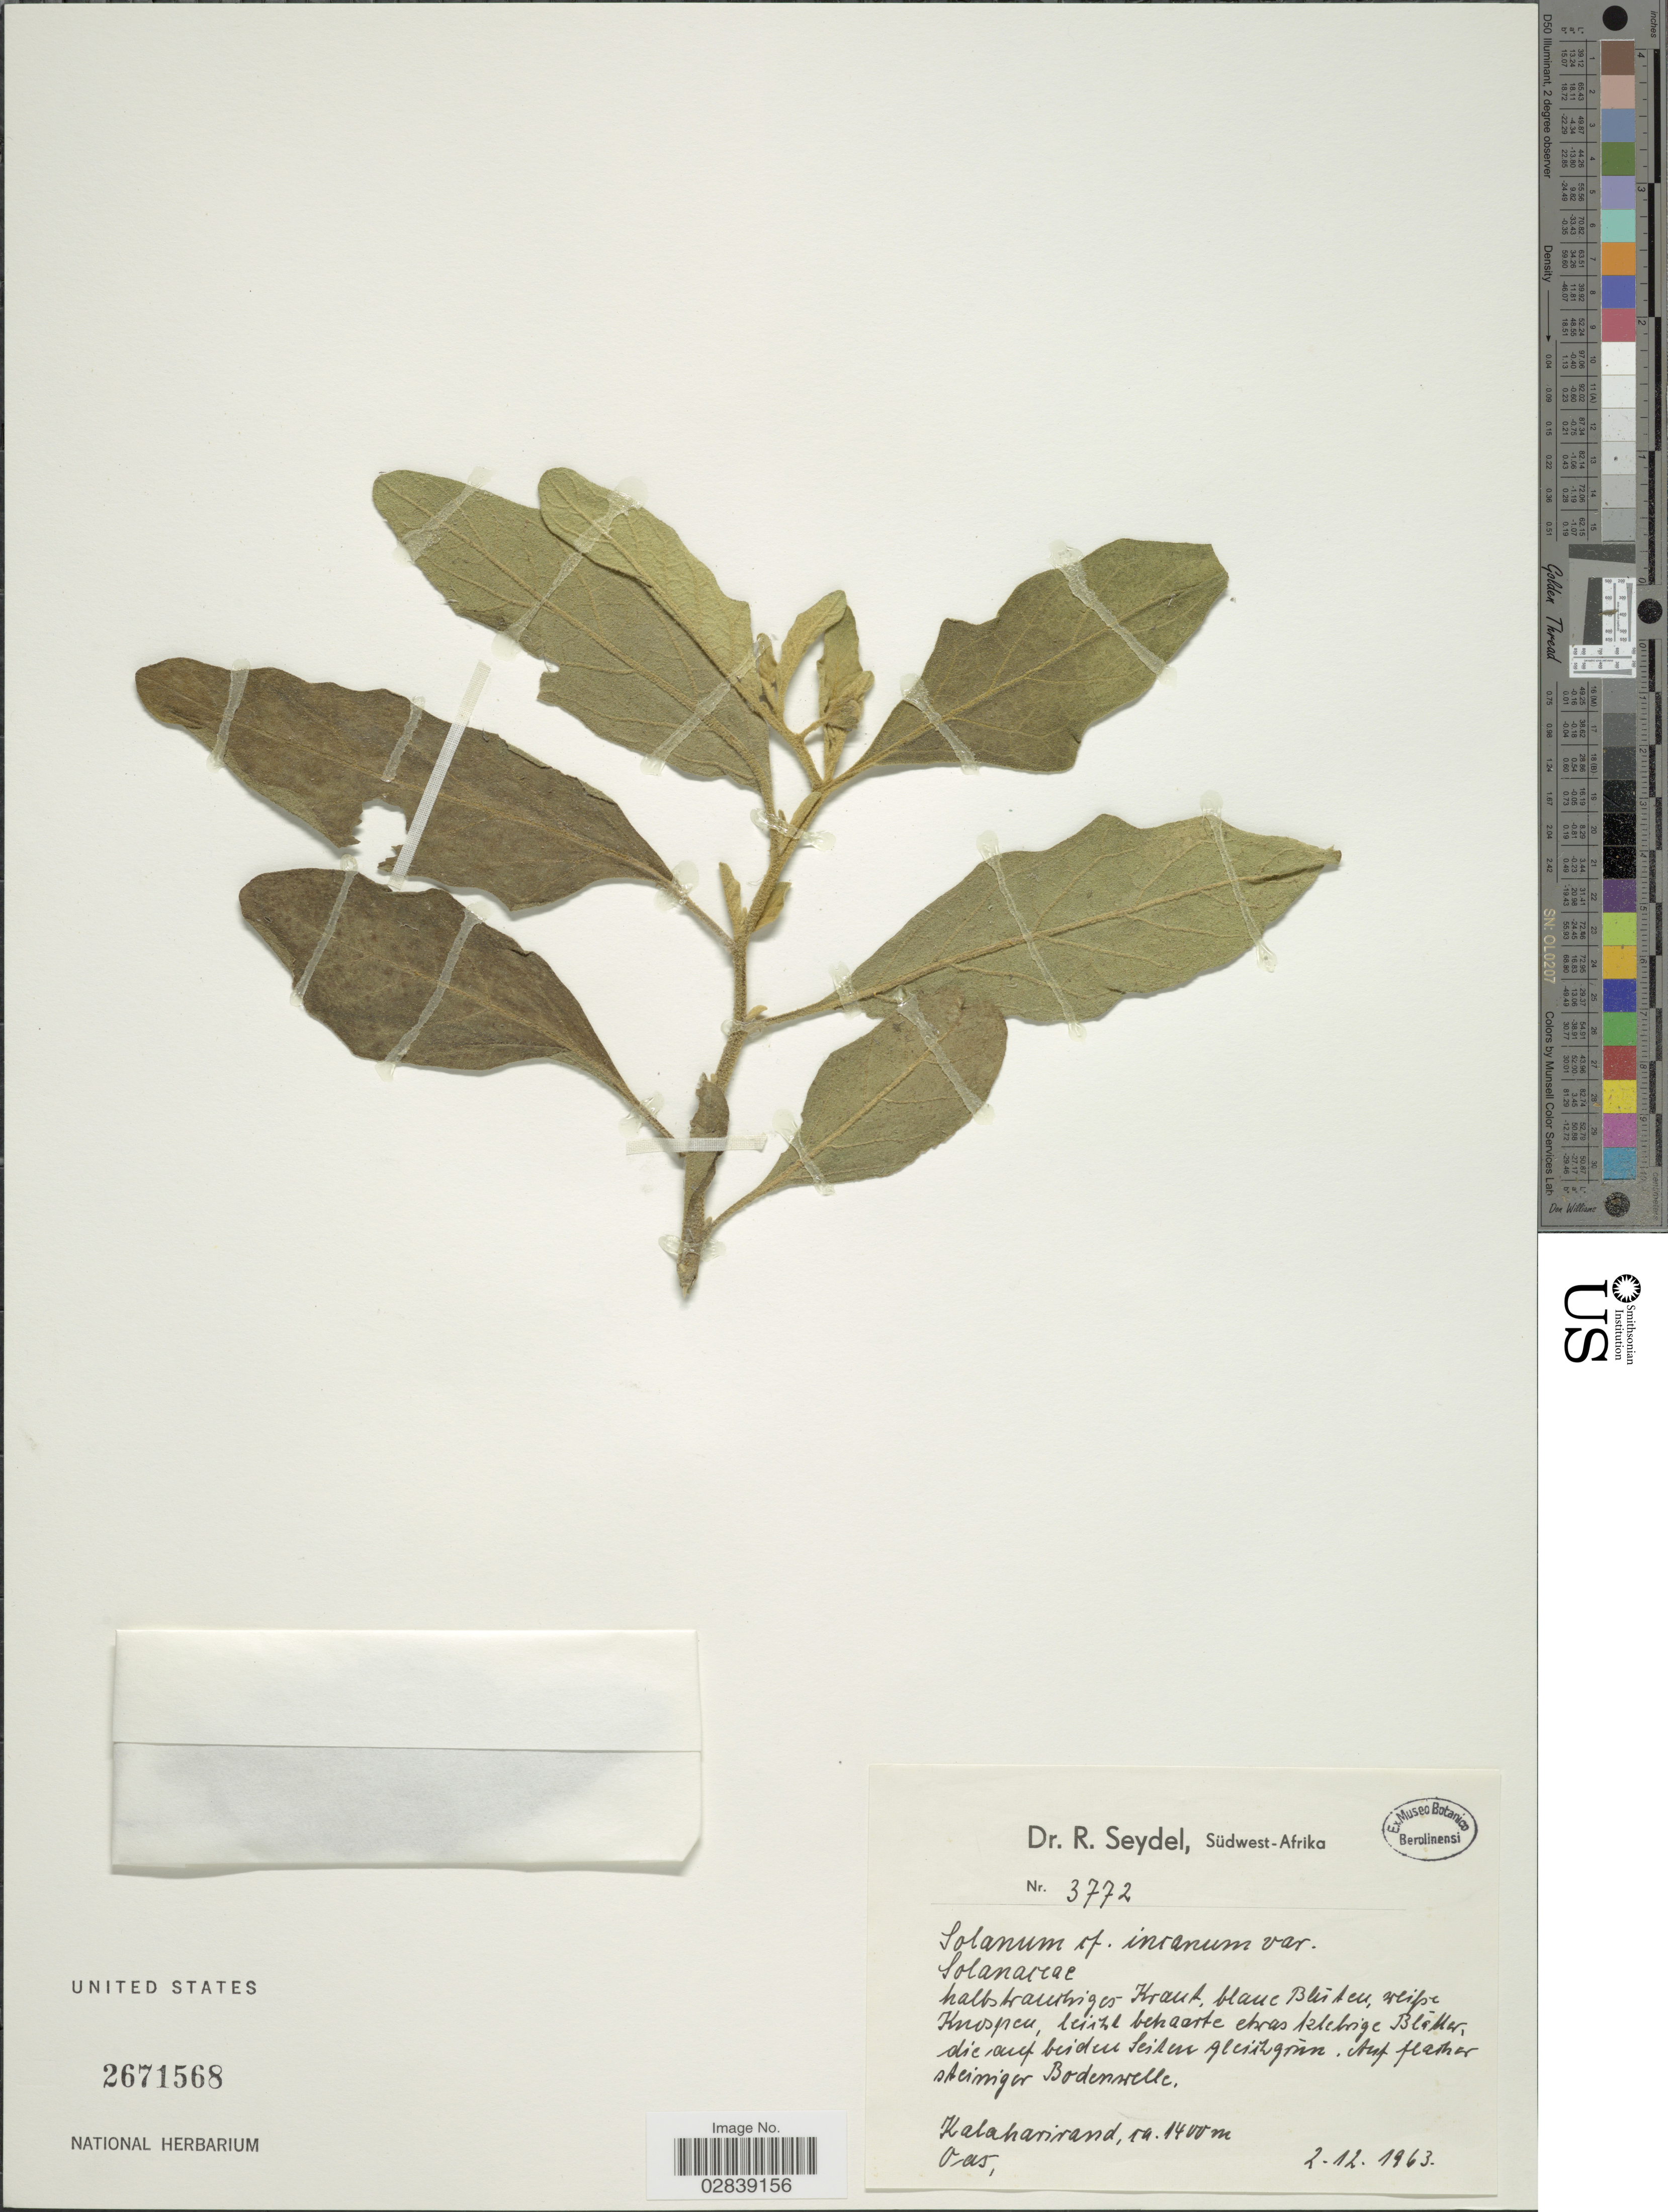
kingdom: Plantae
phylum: Tracheophyta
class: Magnoliopsida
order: Solanales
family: Solanaceae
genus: Solanum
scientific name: Solanum incanum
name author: L.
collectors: R. Seydel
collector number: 3772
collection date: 1963-12-02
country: Namibia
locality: Südwest-Afrika. Kalaharirand, Vas.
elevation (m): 1400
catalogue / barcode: US 2671568